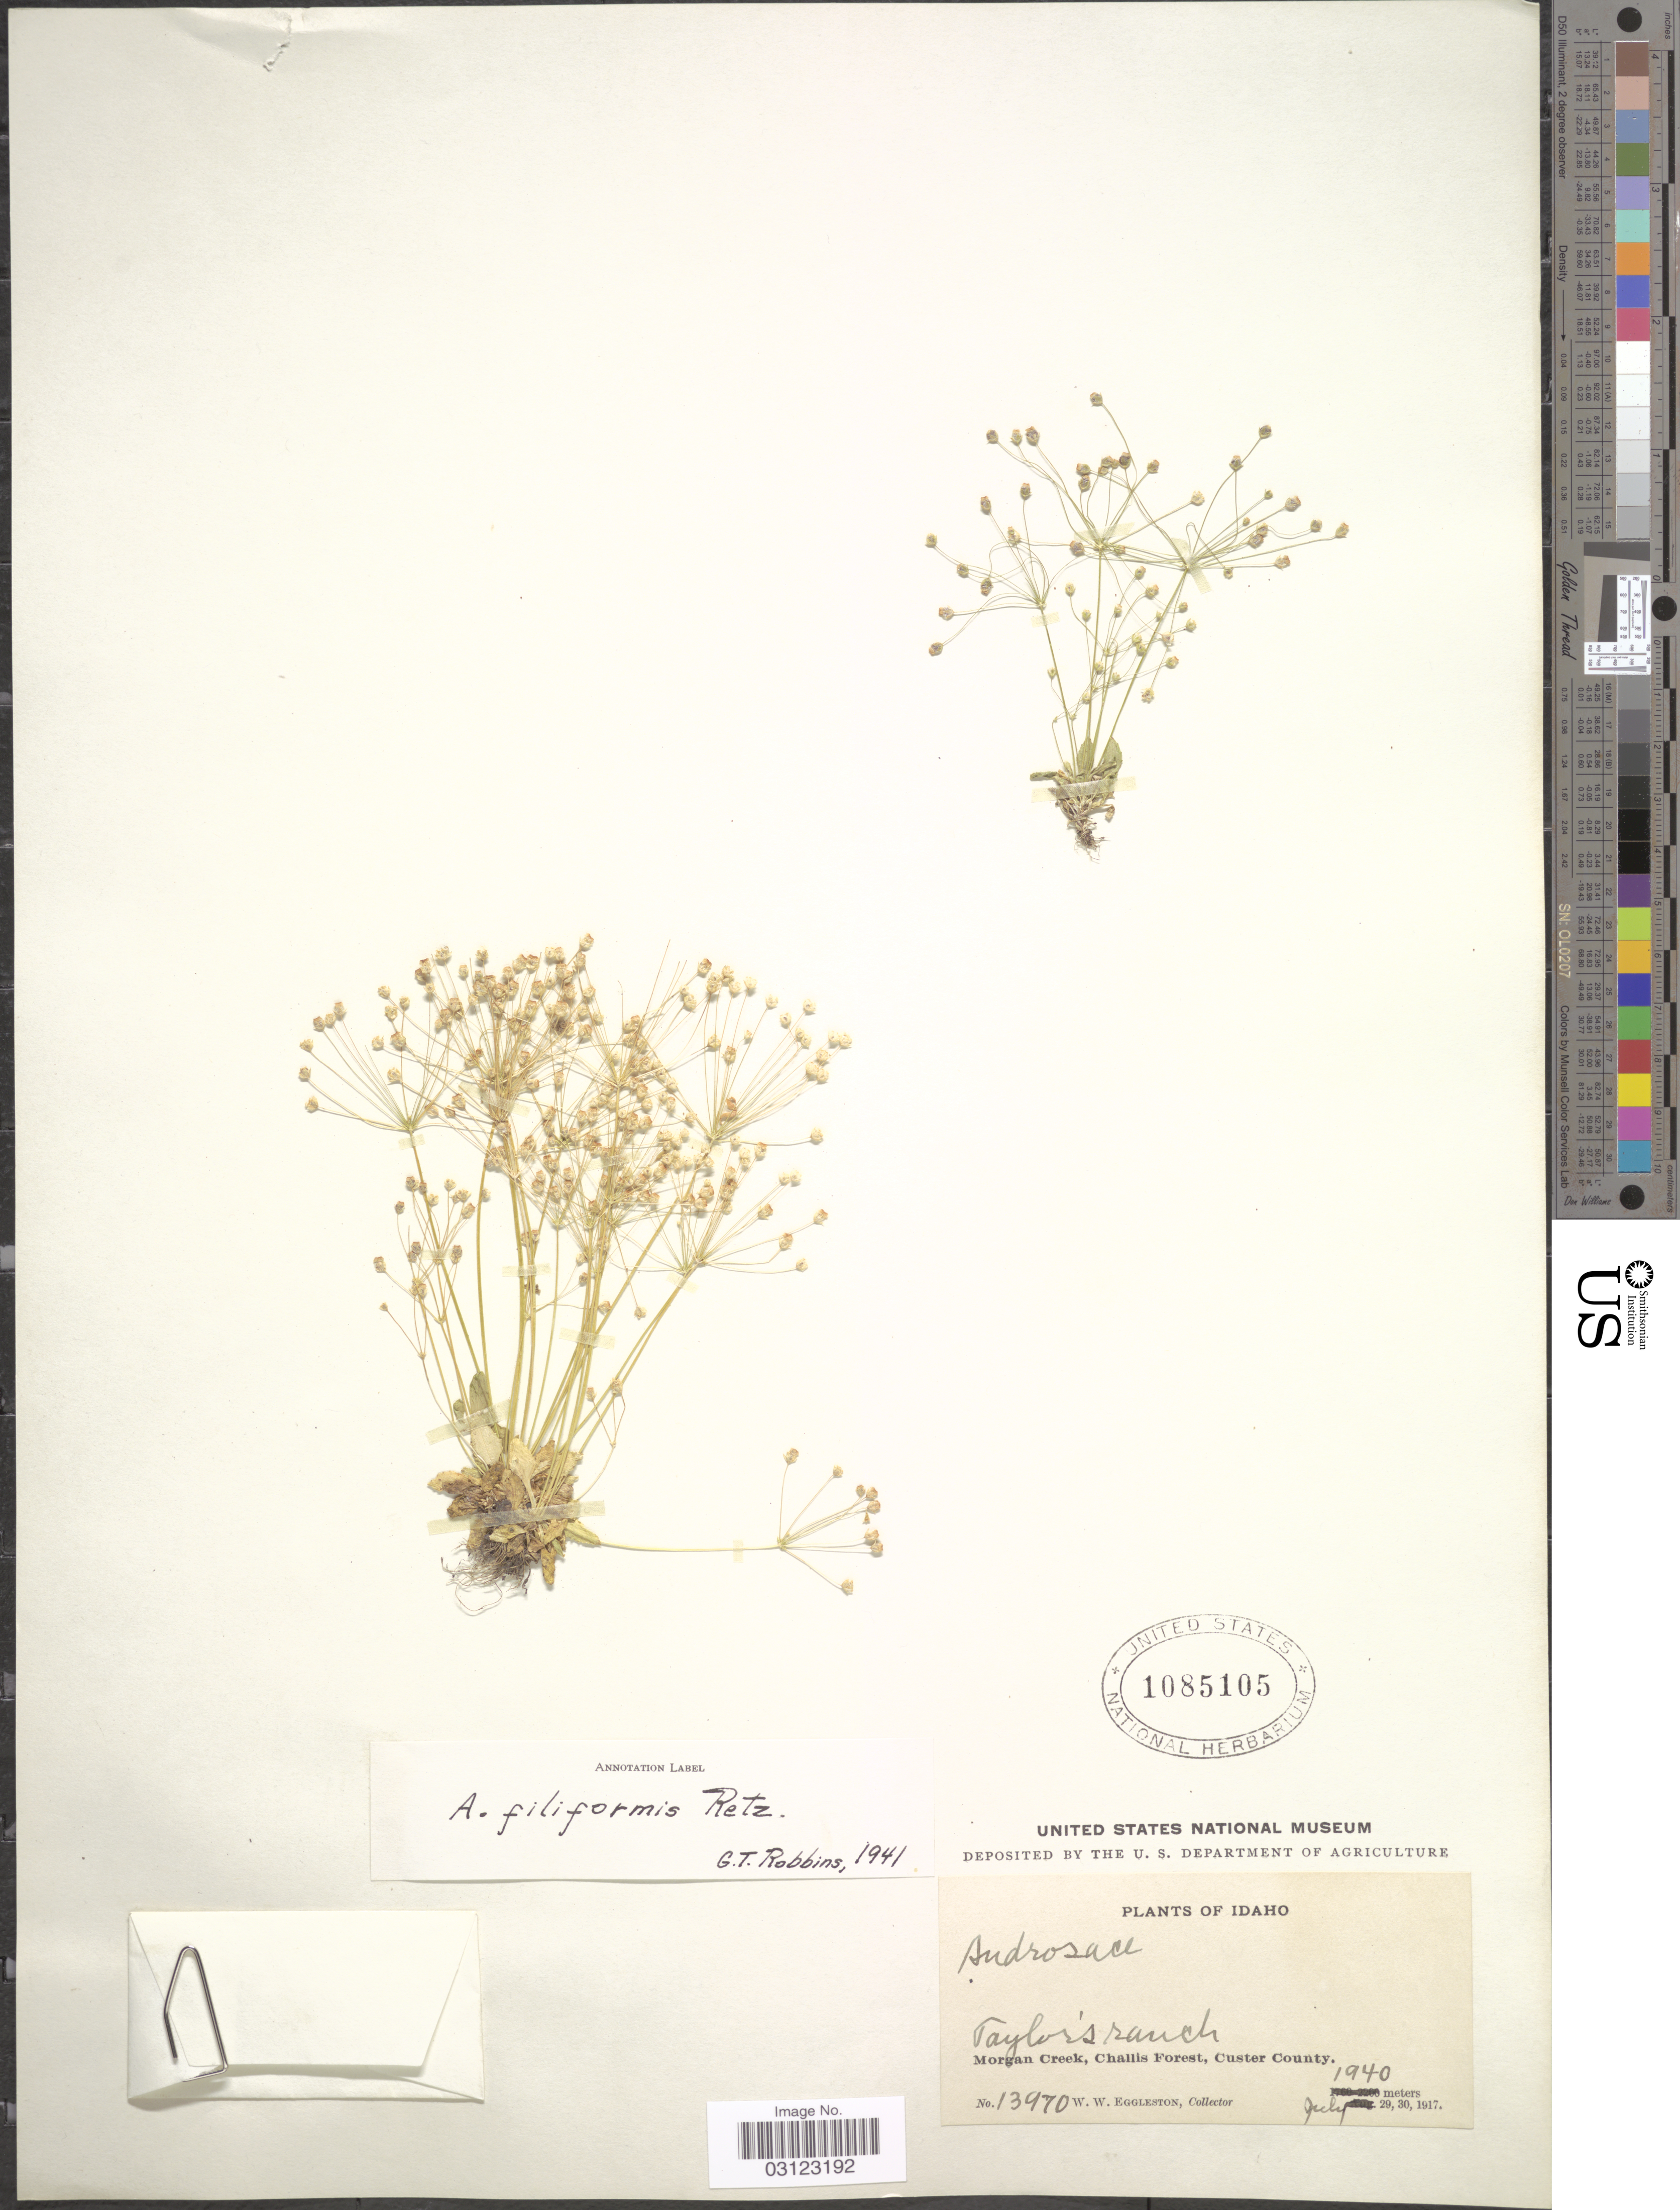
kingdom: Plantae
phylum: Tracheophyta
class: Magnoliopsida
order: Ericales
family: Primulaceae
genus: Androsace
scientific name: Androsace filiformis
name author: Retz.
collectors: W. W. Eggleston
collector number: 13970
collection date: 1917-07-29/1917-07-30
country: United States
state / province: Idaho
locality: Taylor's ranch. Morgan Creek, Challis Forest, Custer County.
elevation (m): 1940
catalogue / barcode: US 1085105